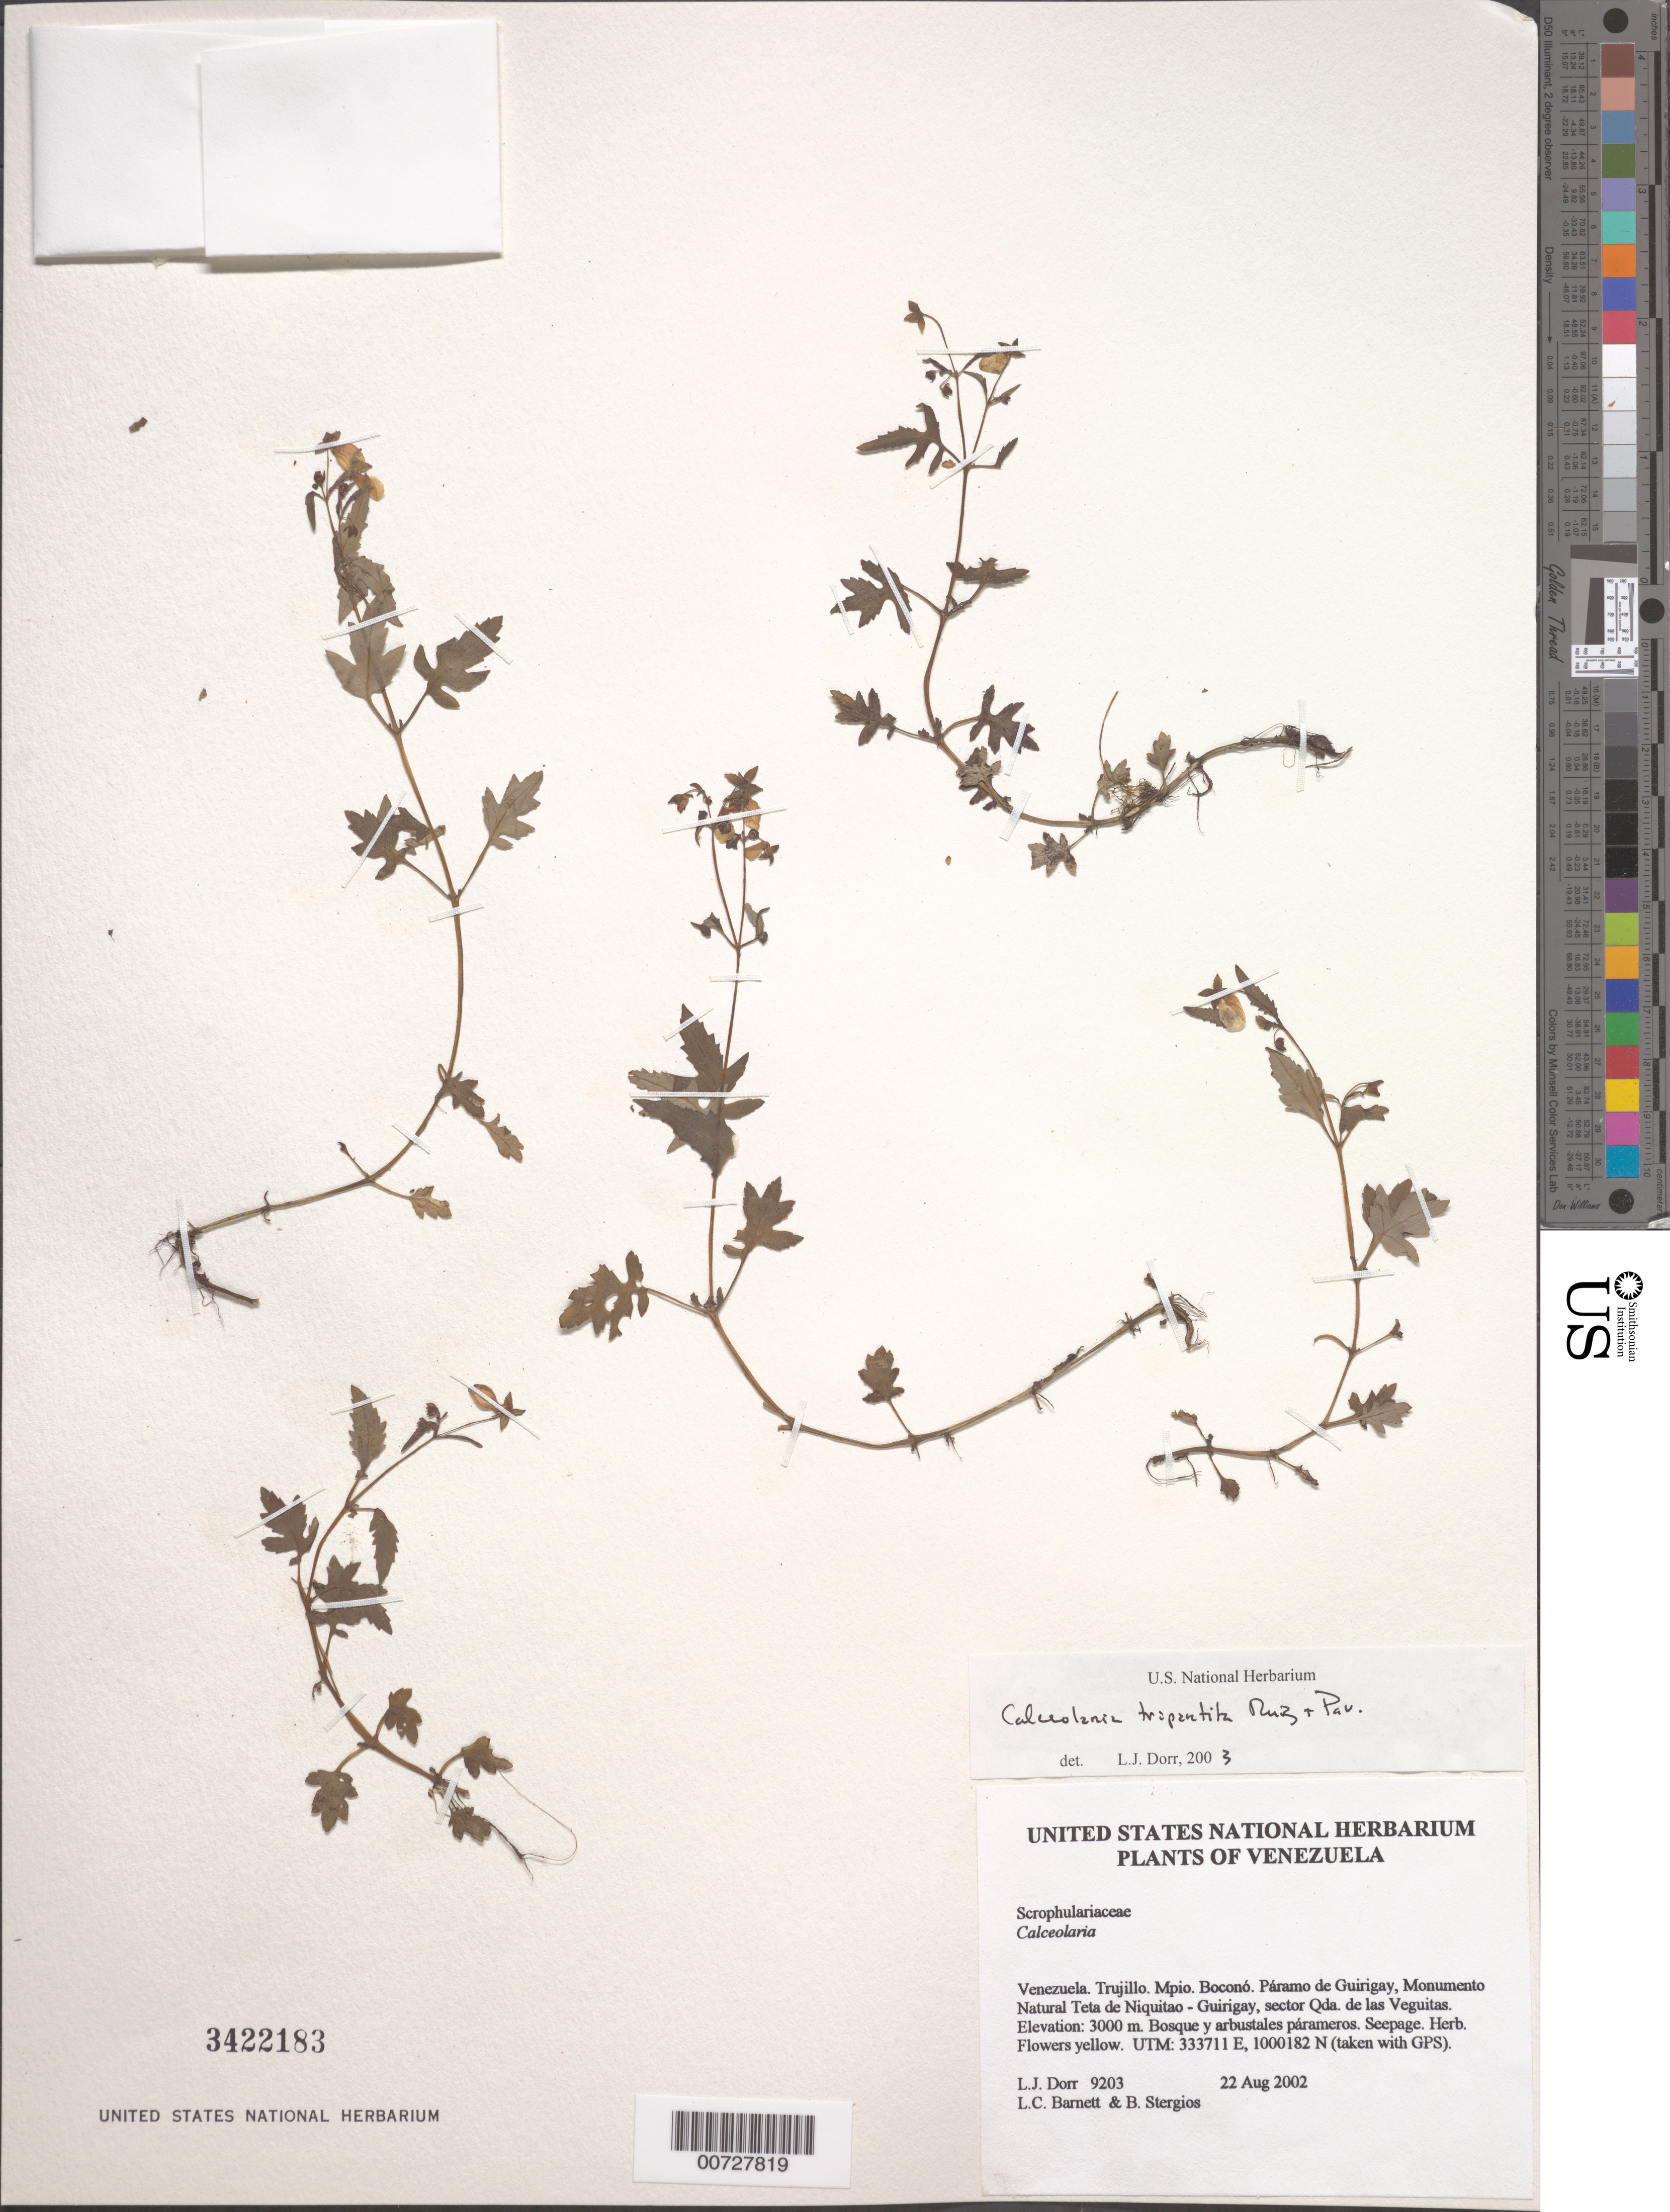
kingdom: Plantae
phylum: Tracheophyta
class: Magnoliopsida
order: Lamiales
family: Calceolariaceae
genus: Calceolaria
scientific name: Calceolaria tripartita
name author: Ruiz & Pav.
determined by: Dorr, L. J., (BOT), Smithsonian Institution - National Museum of Natural History (UNITED STATES)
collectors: L. J. Dorr, L. C. Barnett & B. G. Stergios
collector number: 9203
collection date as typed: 22 Aug 2002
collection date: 2002-08-22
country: Venezuela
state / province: Trujillo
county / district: Boconó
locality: Páramo de Guirigay, Monumento Natural Teta de Niquitao - Guirigay, sector Las Veguitas.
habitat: Bosque y arbustales párameros. Seepage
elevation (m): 3000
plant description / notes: PORT, US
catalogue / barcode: US 3422183